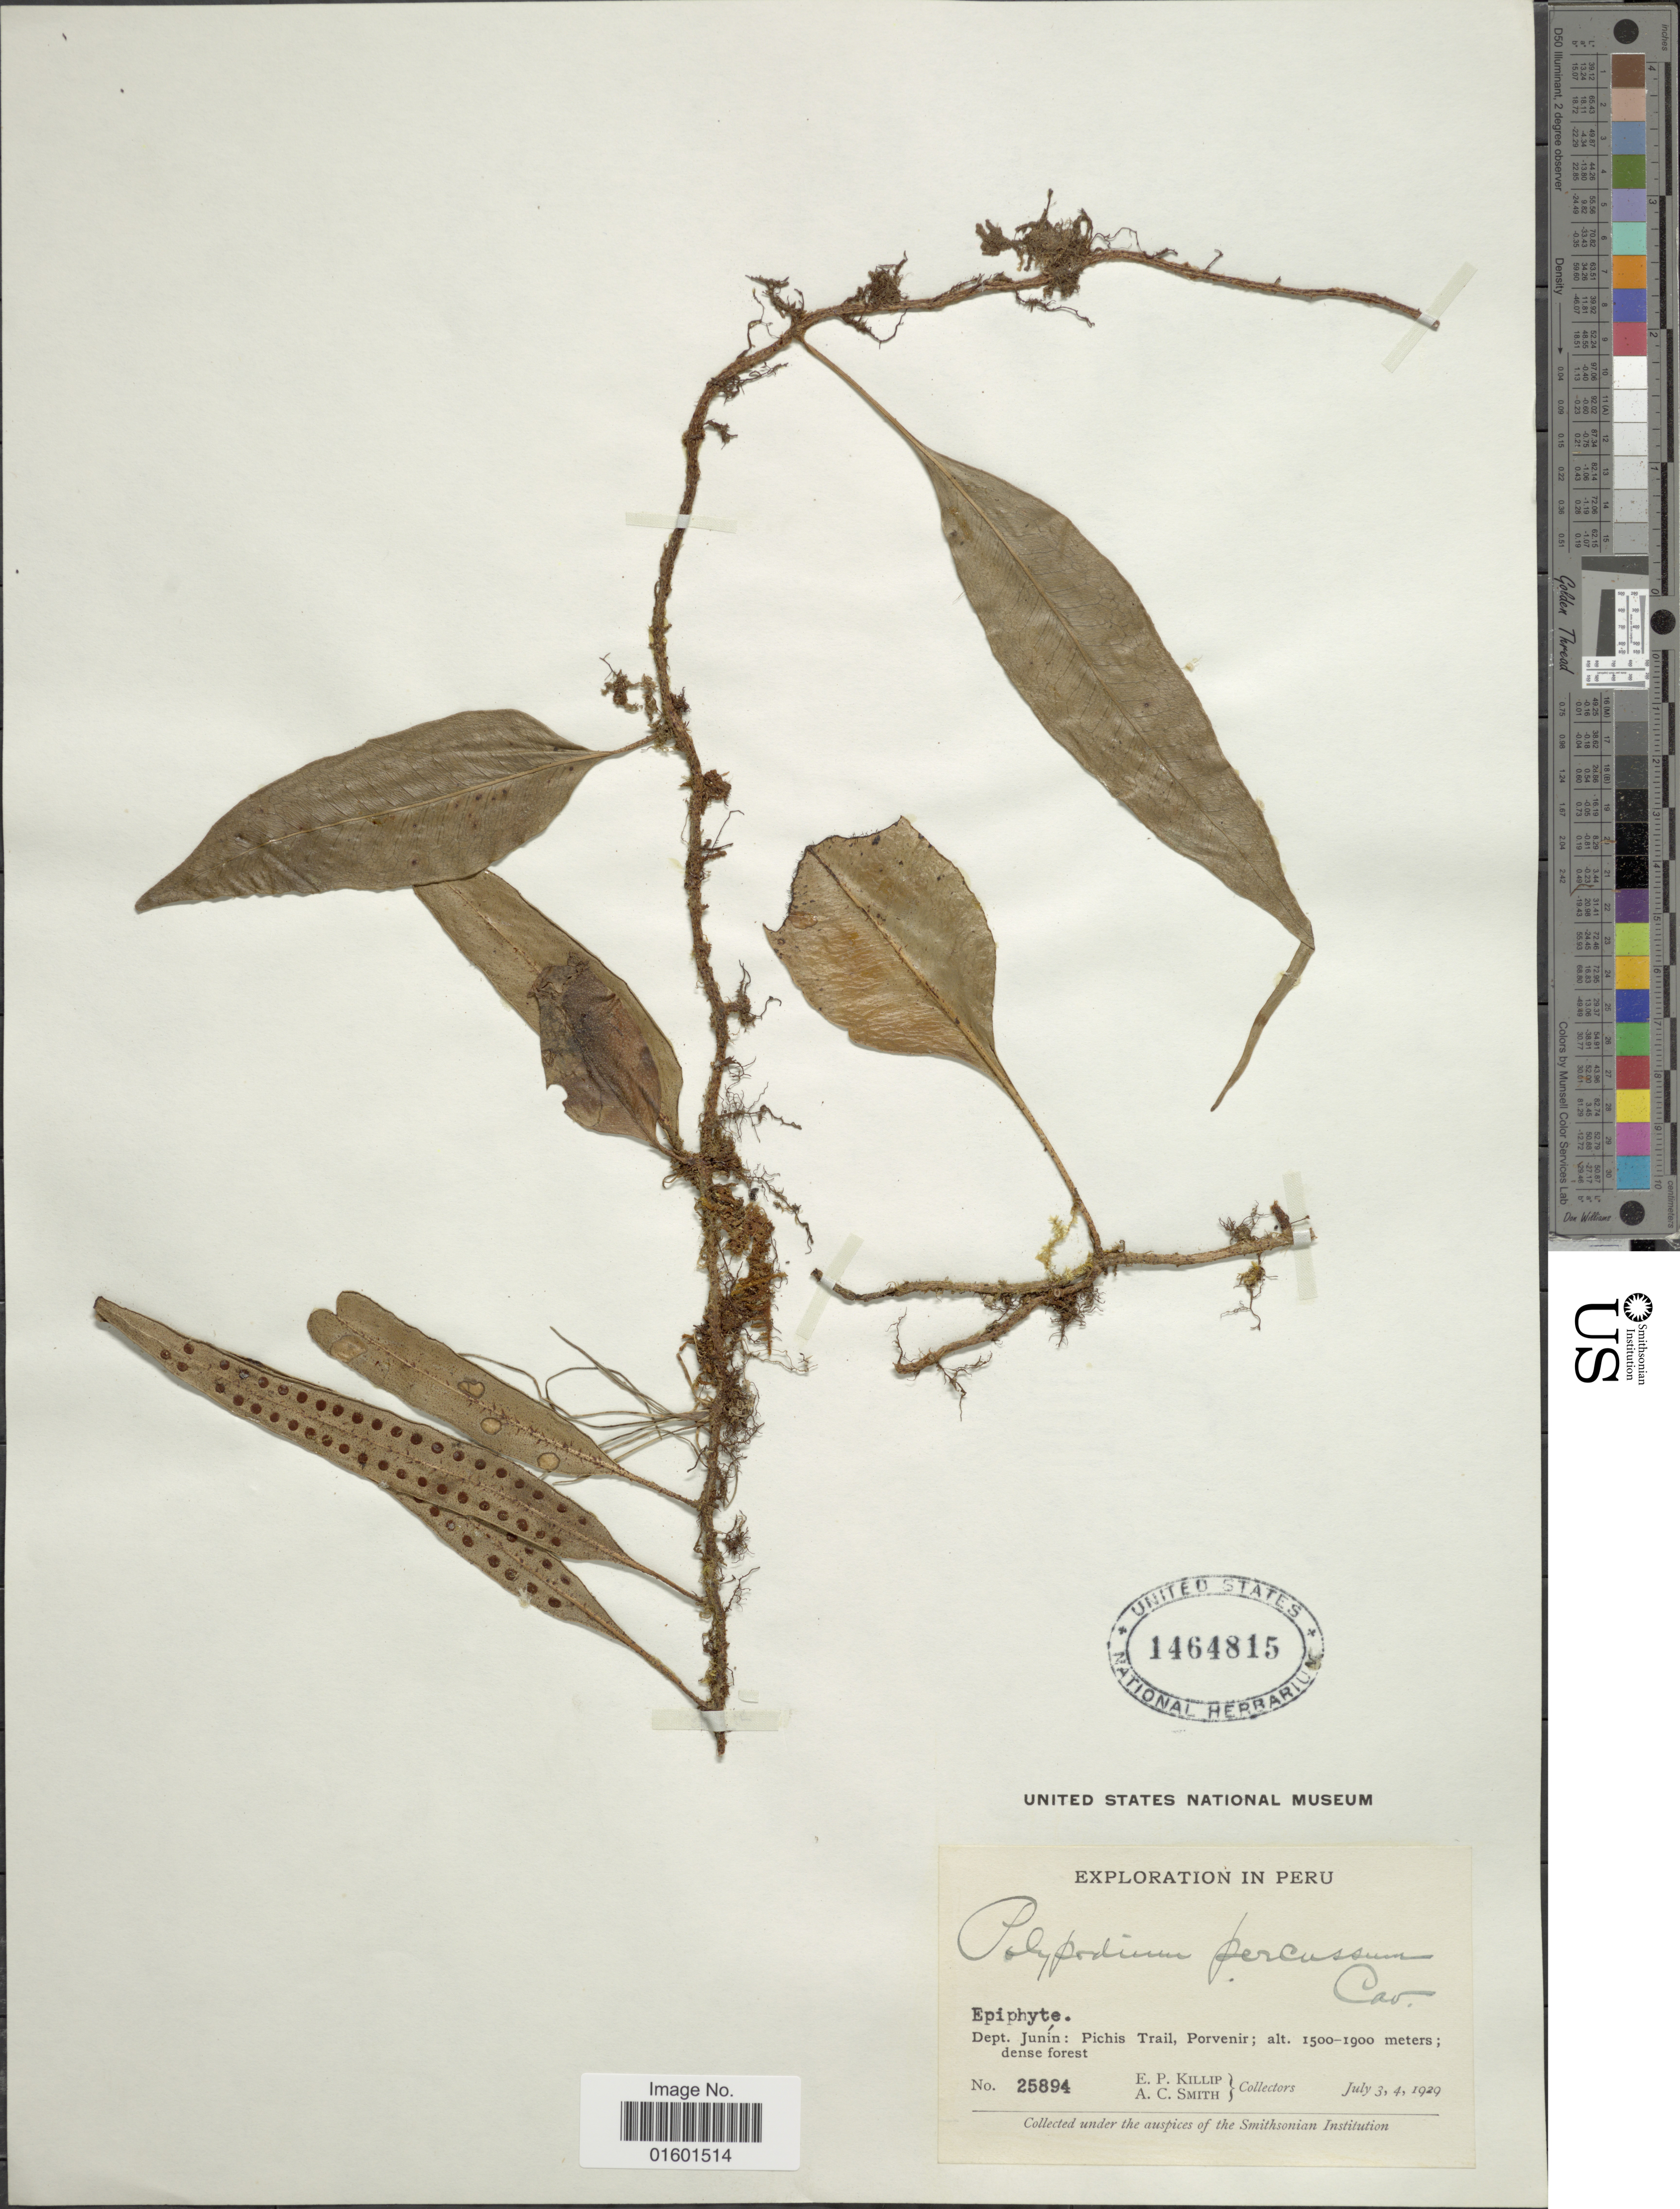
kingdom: Plantae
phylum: Tracheophyta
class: Polypodiopsida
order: Polypodiales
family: Polypodiaceae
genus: Microgramma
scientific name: Microgramma percussa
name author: (Cav.) de la Sota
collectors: E. P. Killip & A. C. Smith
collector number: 25894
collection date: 1929-07-03/1929-07-04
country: Peru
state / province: Junín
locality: Pichis Trail, provenir; dense forest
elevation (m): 1500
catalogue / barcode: US 1464815